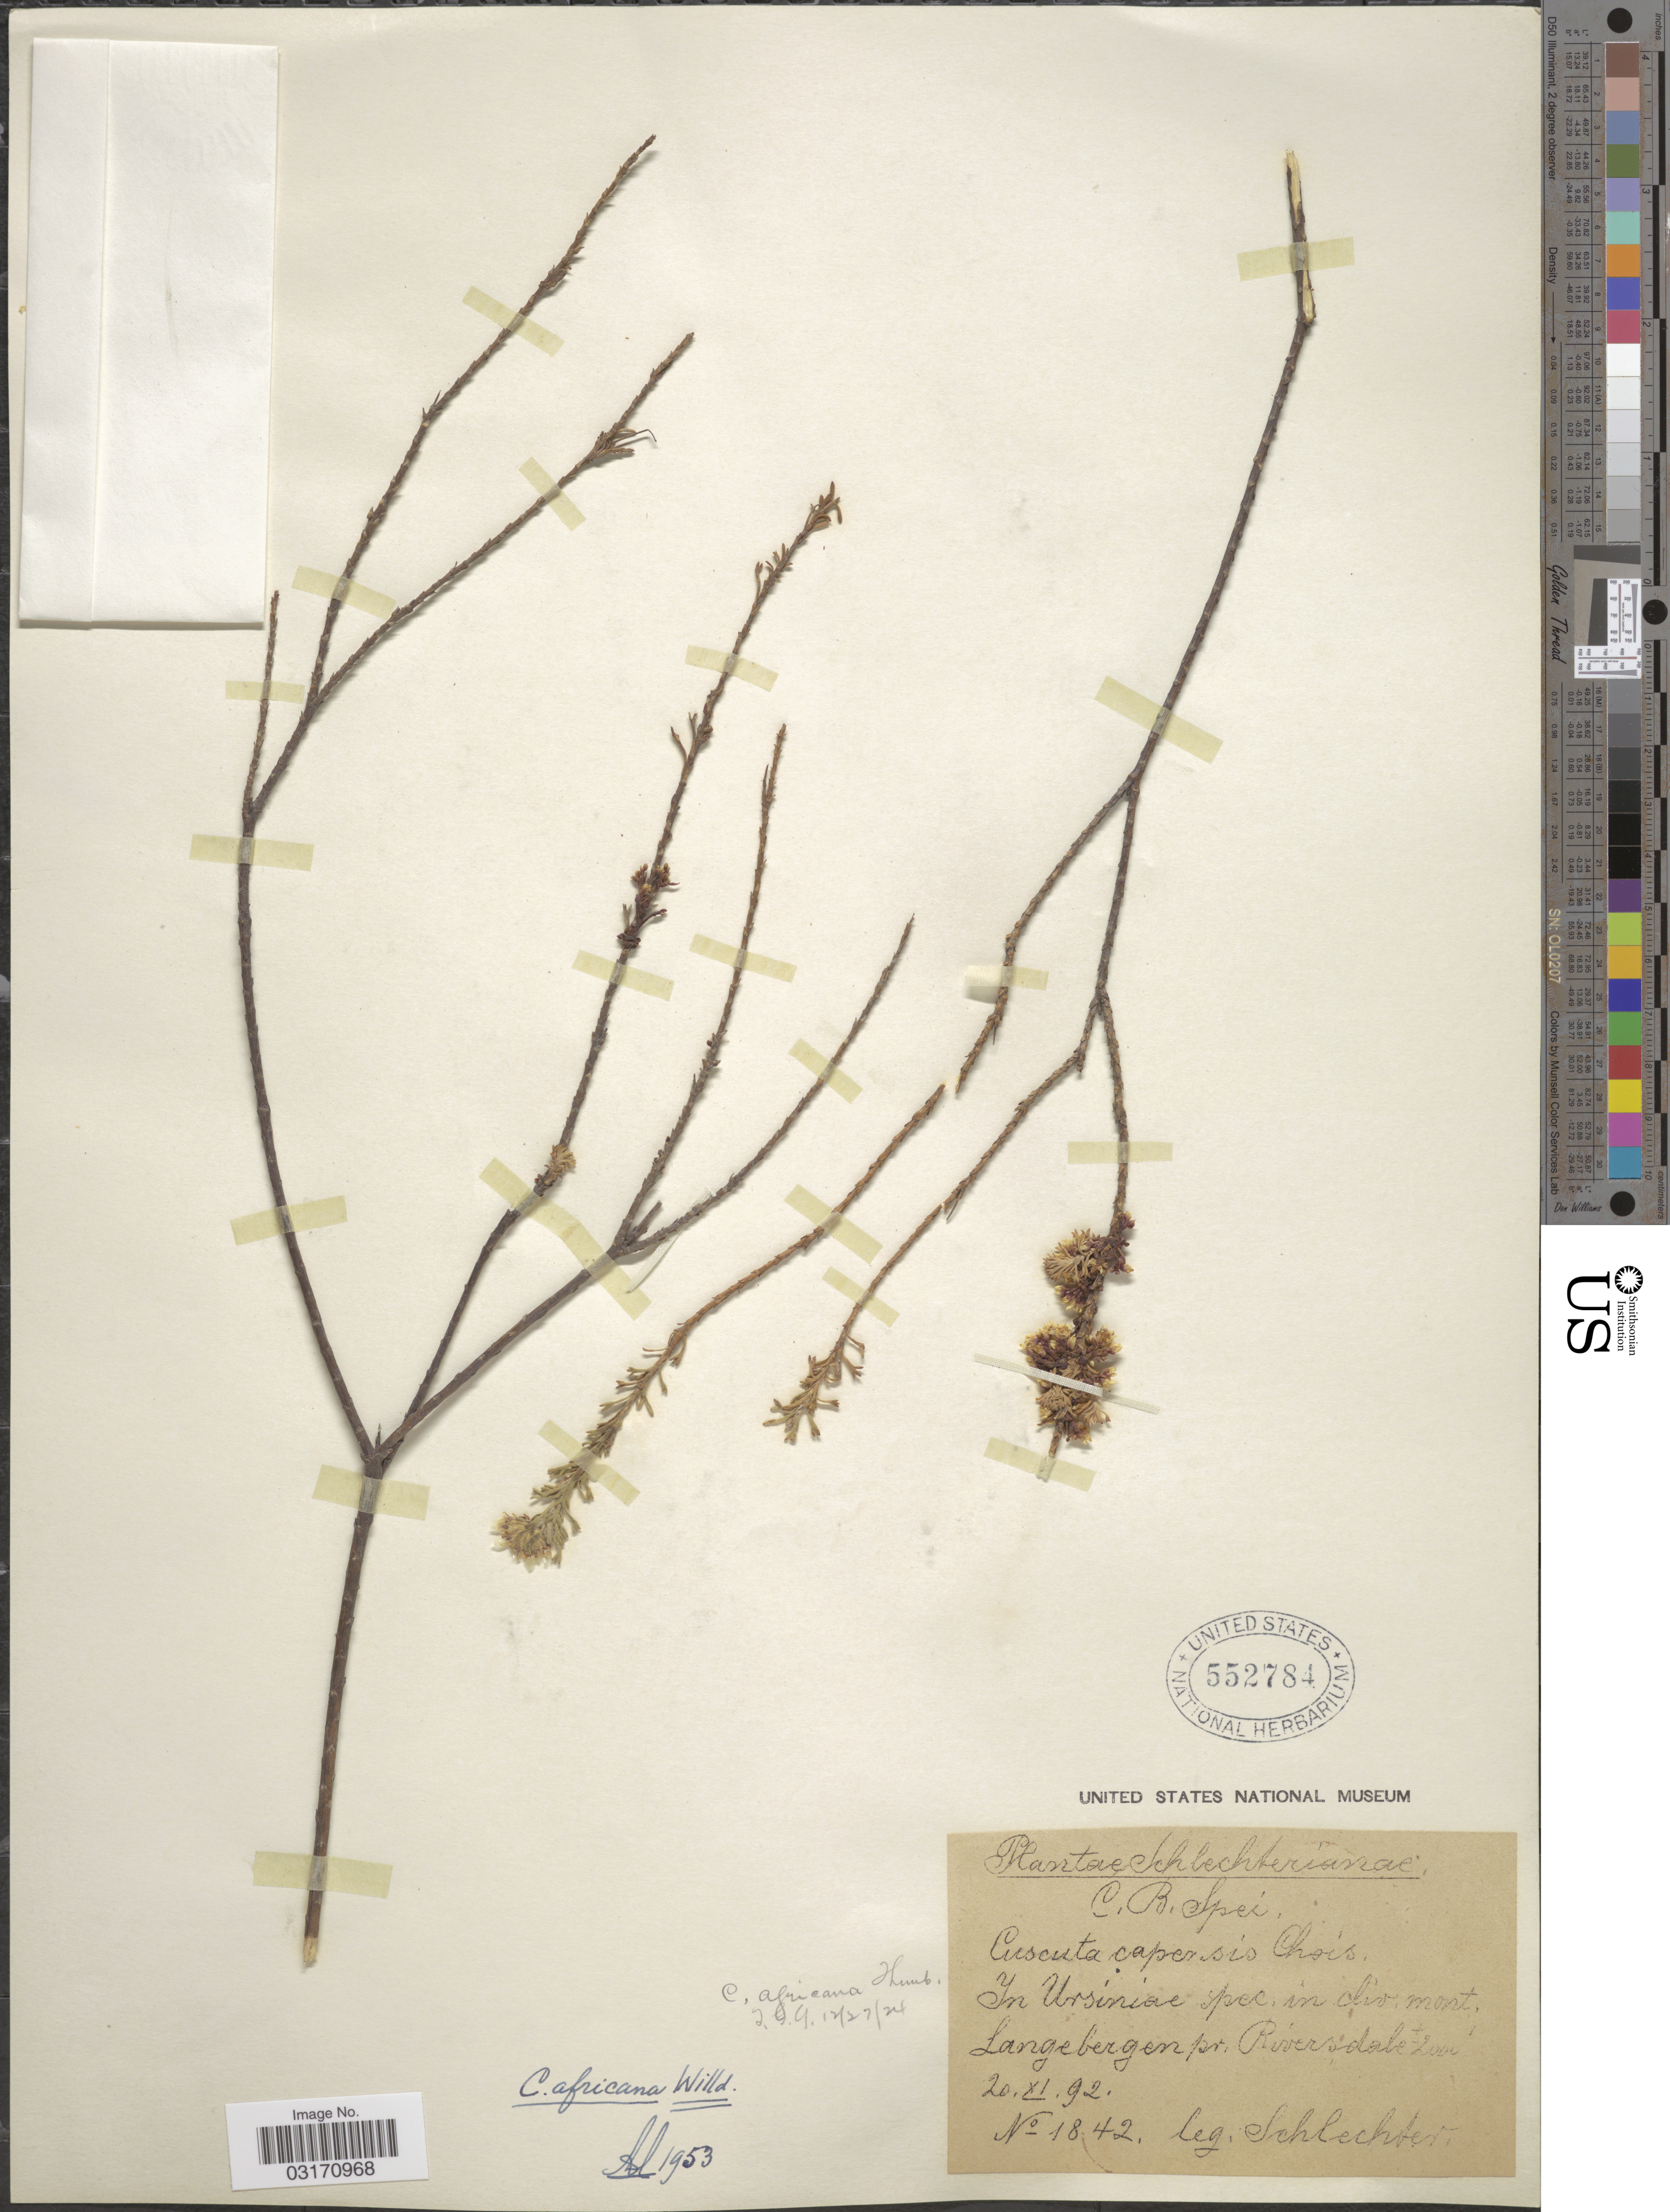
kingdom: Plantae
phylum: Tracheophyta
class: Magnoliopsida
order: Solanales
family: Convolvulaceae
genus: Cuscuta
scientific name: Cuscuta africana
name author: Willd.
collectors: Schlechter, --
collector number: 1842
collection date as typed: Transcribed d/m/y: 20/11/92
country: South Africa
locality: C. B. Spei. In Ursiniae spec. in cliv. mont. Langebergen pr. Riversdale.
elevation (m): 610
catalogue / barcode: US 552784